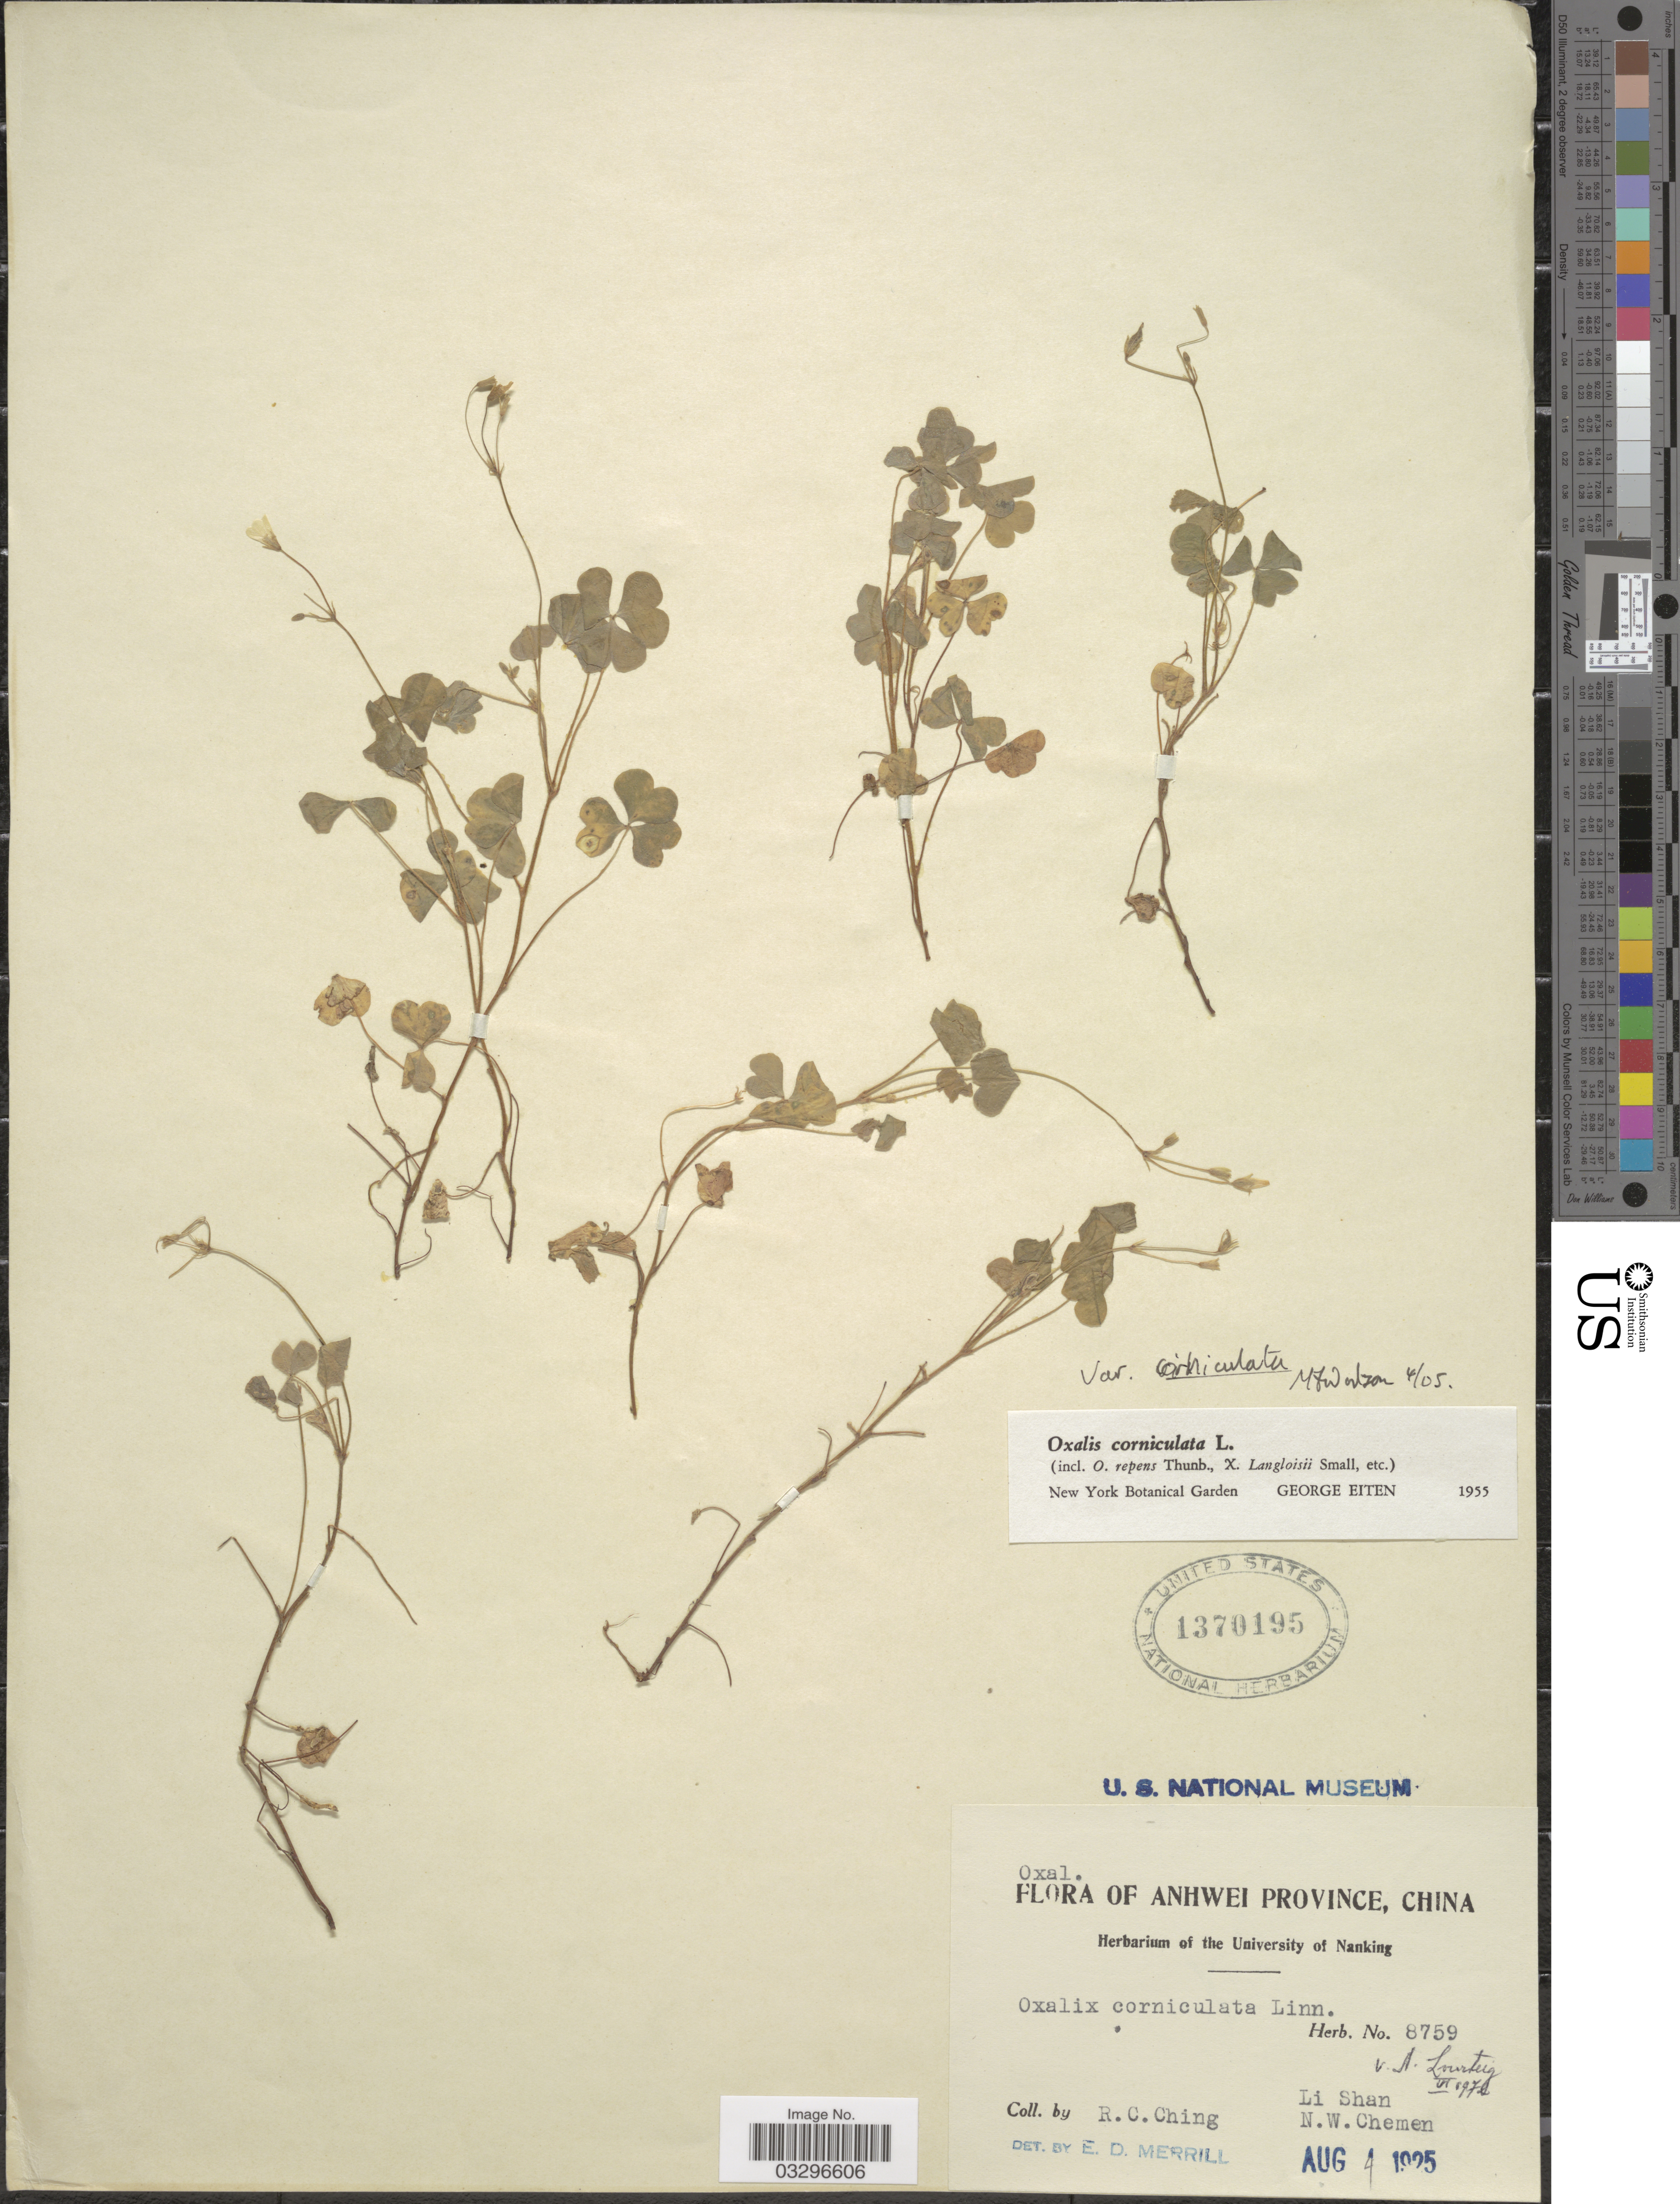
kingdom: Plantae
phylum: Tracheophyta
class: Magnoliopsida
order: Oxalidales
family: Oxalidaceae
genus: Oxalis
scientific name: Oxalis corniculata var. corniculata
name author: L.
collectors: R. C. Ching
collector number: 8759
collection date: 1925-08-04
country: China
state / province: Anhui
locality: Anhwei Province, Li Shan, N.W. Chemen.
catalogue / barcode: US 1370195